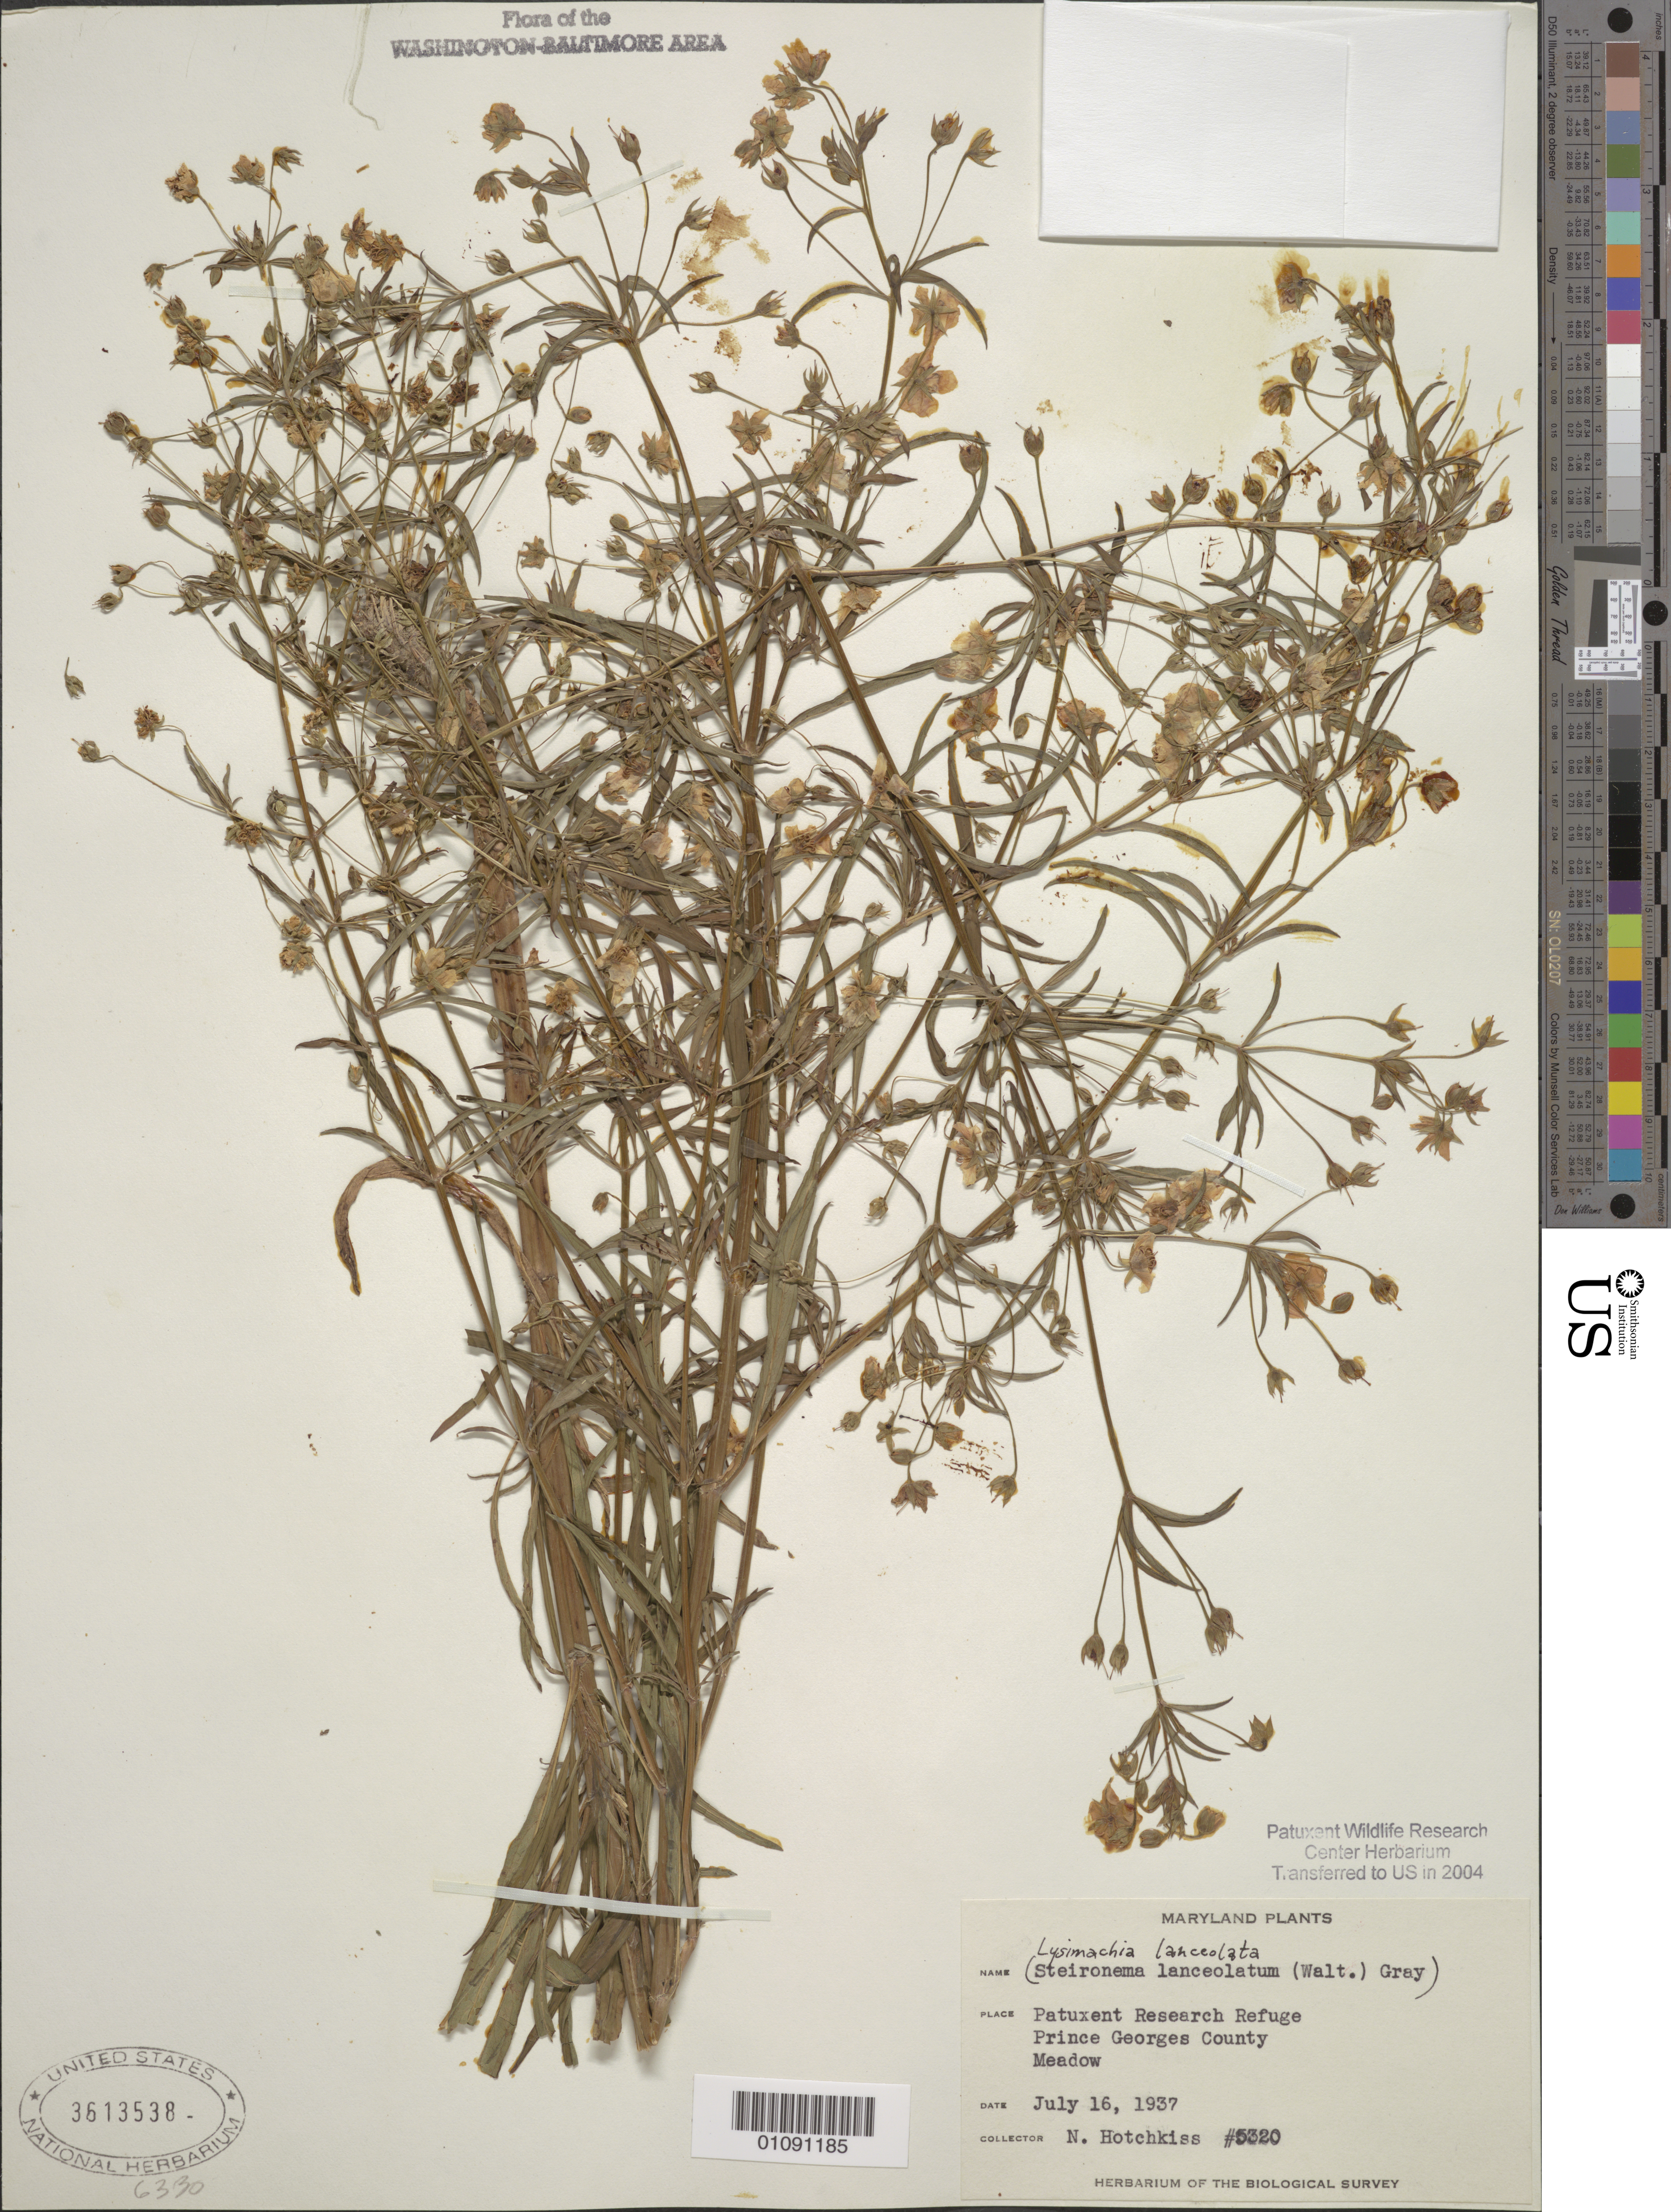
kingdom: Plantae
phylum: Tracheophyta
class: Magnoliopsida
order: Ericales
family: Primulaceae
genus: Lysimachia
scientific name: Lysimachia lanceolata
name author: Walter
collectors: N. Hotchkiss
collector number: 5320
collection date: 1937-07-16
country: United States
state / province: Maryland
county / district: Prince George's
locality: Patuxent Wildlife Refuge.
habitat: Meadow.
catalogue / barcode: US 3613538